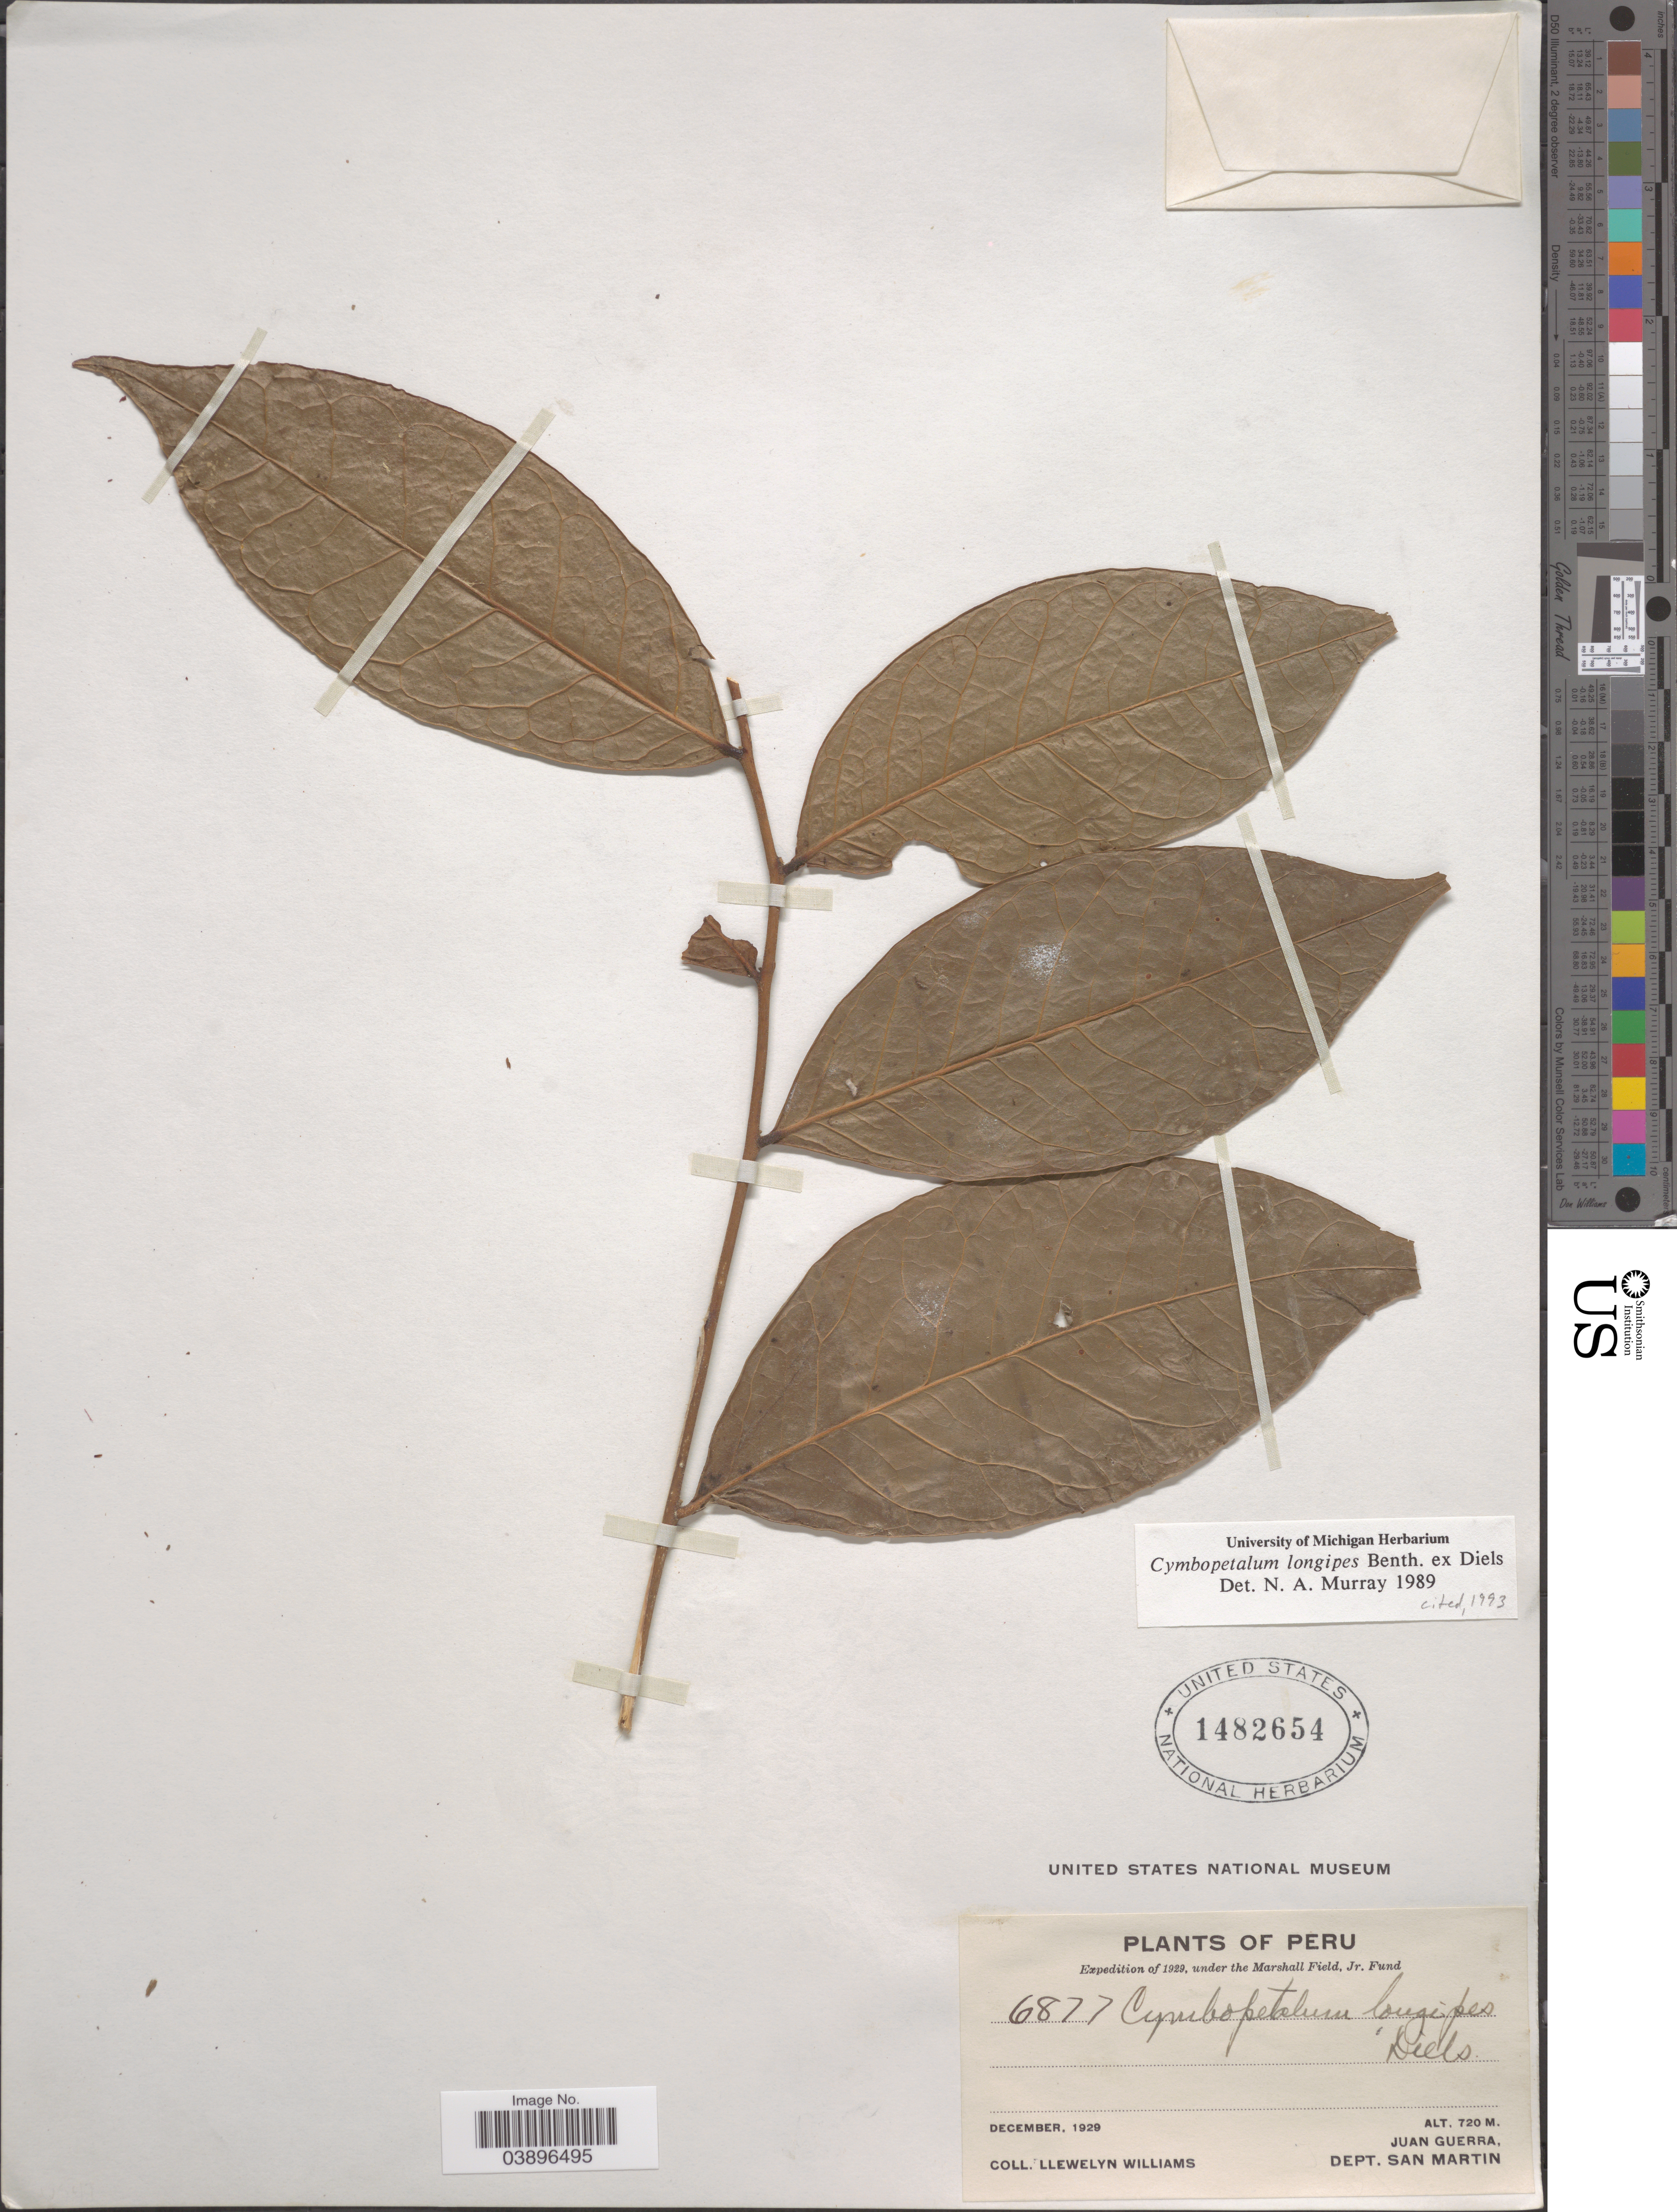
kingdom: Plantae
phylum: Tracheophyta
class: Magnoliopsida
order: Magnoliales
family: Annonaceae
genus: Cymbopetalum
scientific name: Cymbopetalum longipes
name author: Diels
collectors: Ll. Williams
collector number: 6877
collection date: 1929-12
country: Peru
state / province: San Martín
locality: Juan Guerra, Dept. San Martin.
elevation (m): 720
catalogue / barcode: US 1482654